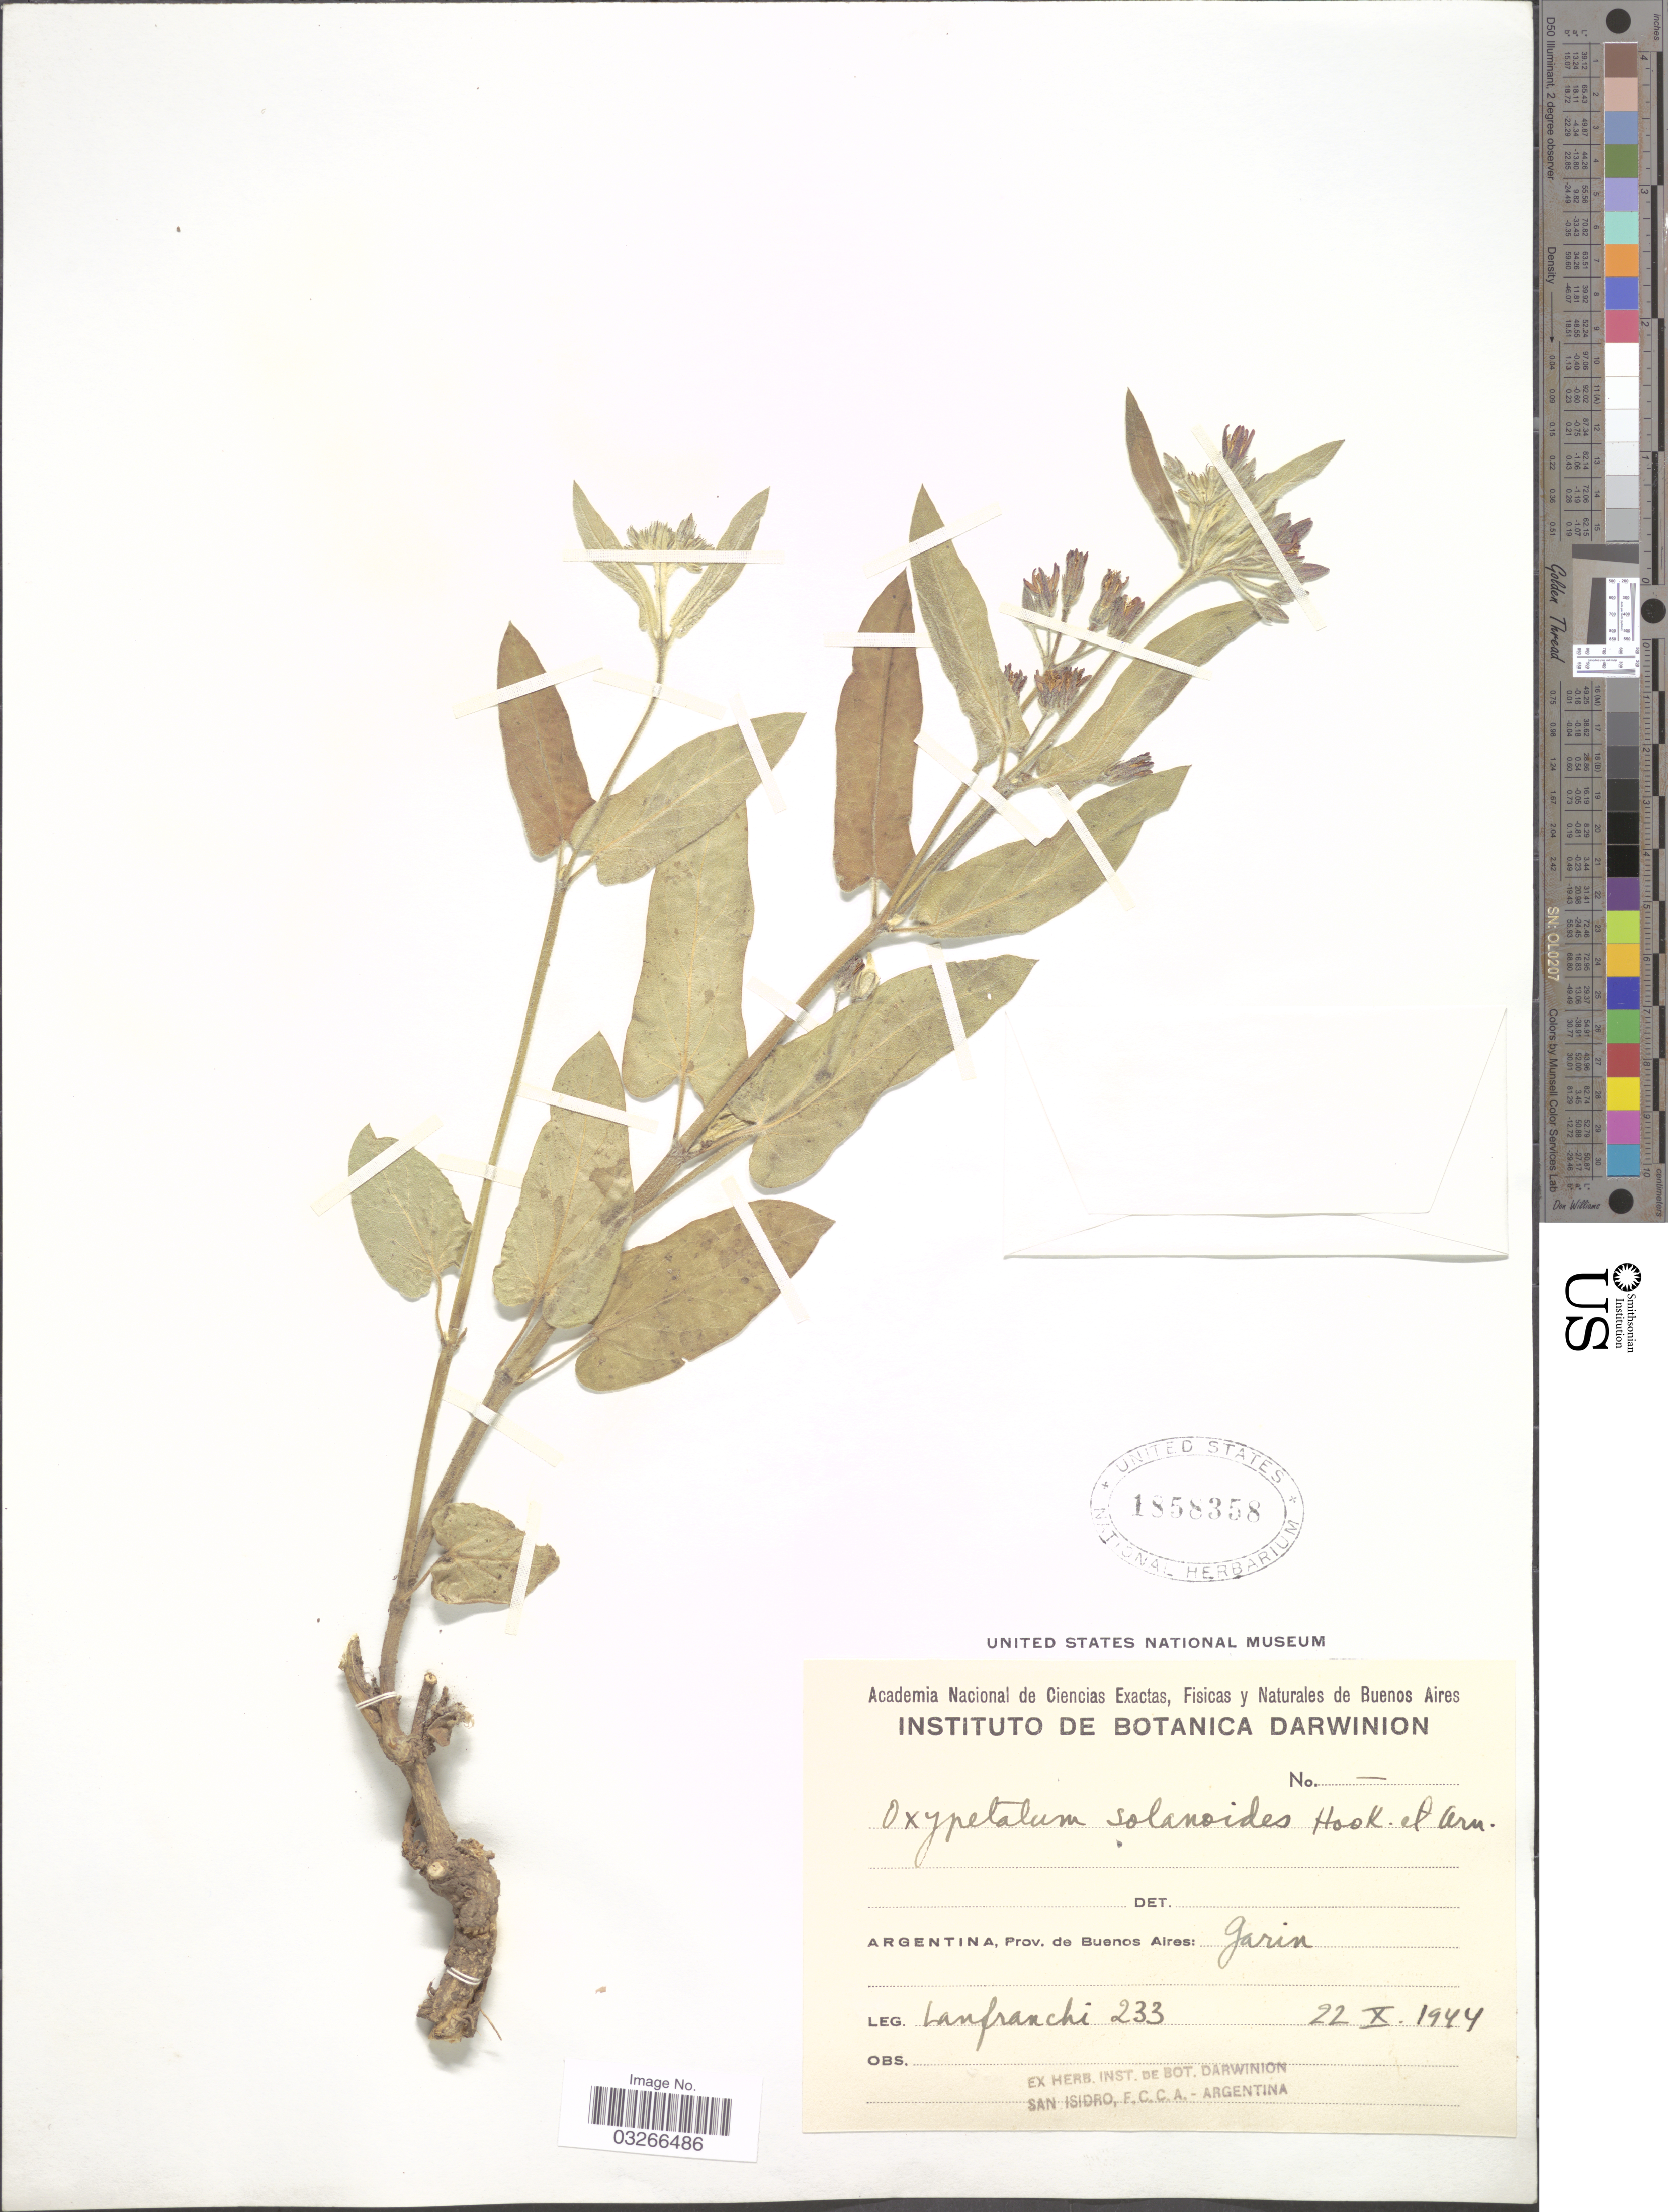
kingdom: Plantae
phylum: Tracheophyta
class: Magnoliopsida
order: Gentianales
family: Apocynaceae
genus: Oxypetalum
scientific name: Oxypetalum solanoides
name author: Hook. & Arn.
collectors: Lanfranchi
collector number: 233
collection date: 1944-10-22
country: Argentina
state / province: Buenos Aires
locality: Prov. de Buenos Aires: Garin.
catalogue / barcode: US 1858358